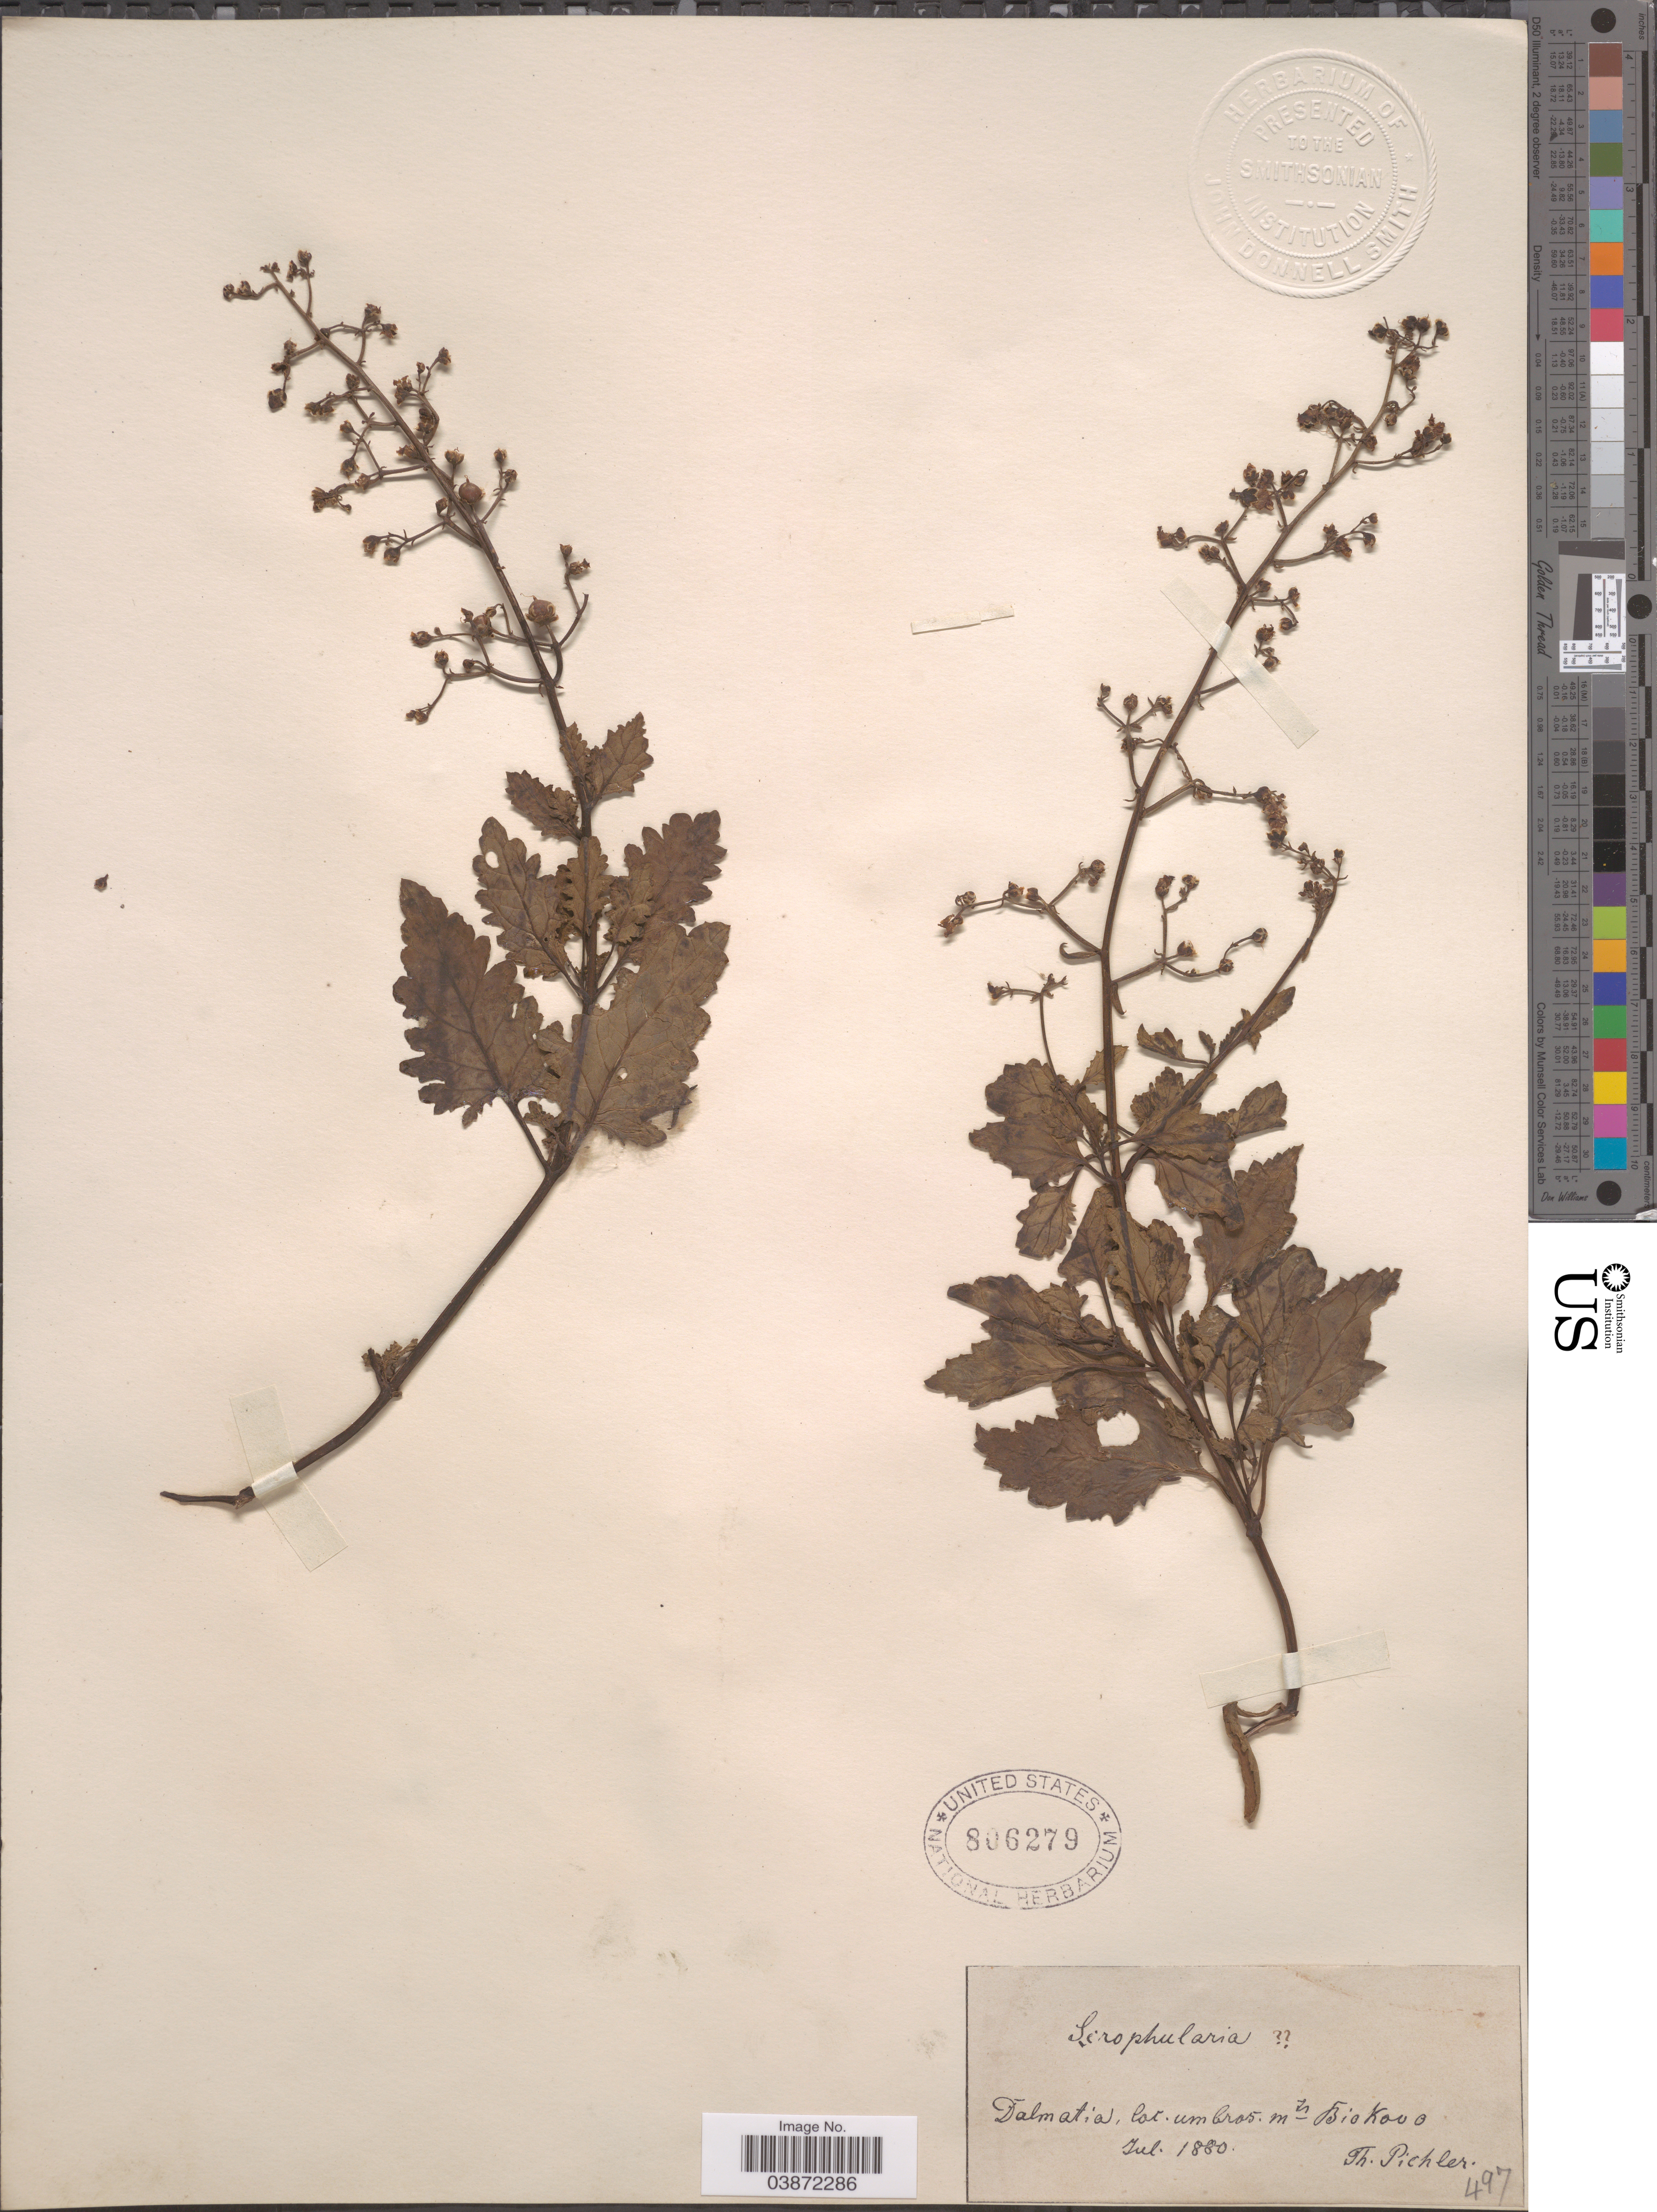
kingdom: Plantae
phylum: Tracheophyta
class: Magnoliopsida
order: Lamiales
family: Scrophulariaceae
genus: Scrophularia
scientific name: Scrophularia sp.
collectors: T. Pichler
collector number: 497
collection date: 1880-07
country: Croatia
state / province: Split-Dalmatia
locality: Dalmatia, Cat. umbras. Mts Biokovo.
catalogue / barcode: US 806279